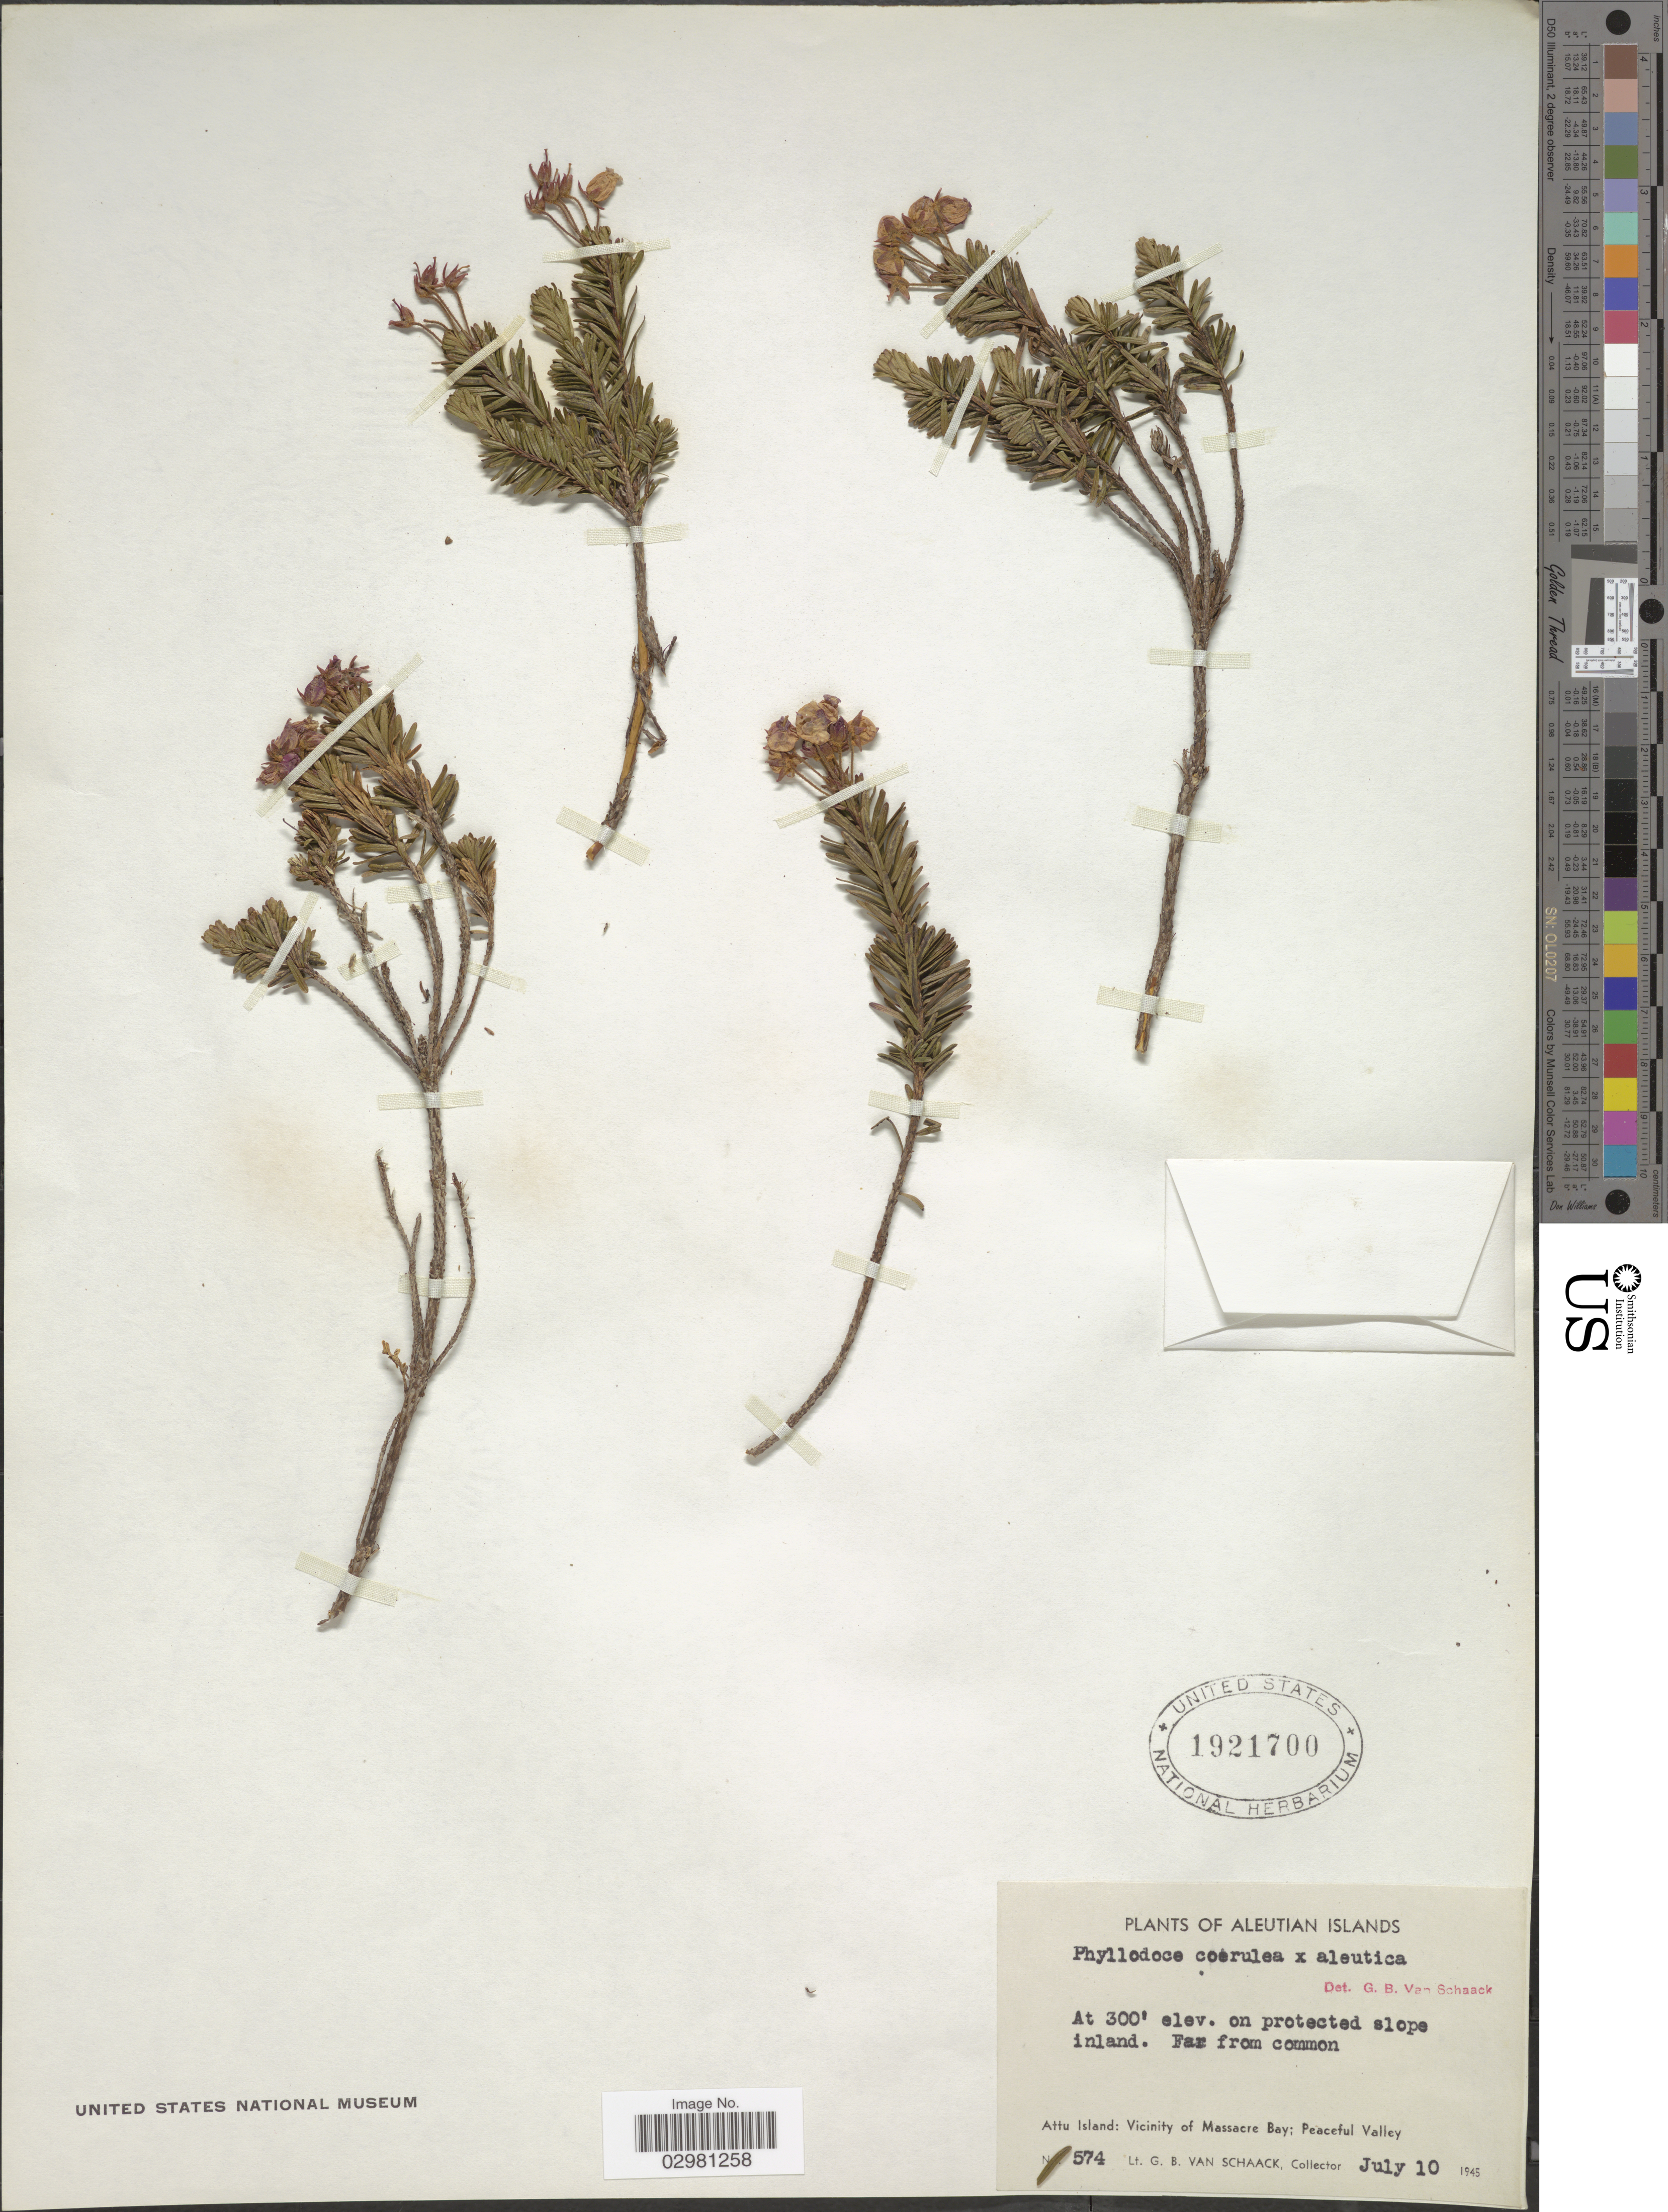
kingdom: Plantae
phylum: Tracheophyta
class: Magnoliopsida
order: Ericales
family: Ericaceae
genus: Phyllodoce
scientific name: Phyllodoce caerulea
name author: (L.) Bab.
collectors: G. Van Schaack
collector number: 574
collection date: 1945-07-10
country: United States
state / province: Alaska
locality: Aleutian Islands, Attu Island: Vicinity of Massacre Bay; Peaceful Valley.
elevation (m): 91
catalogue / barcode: US 1921700